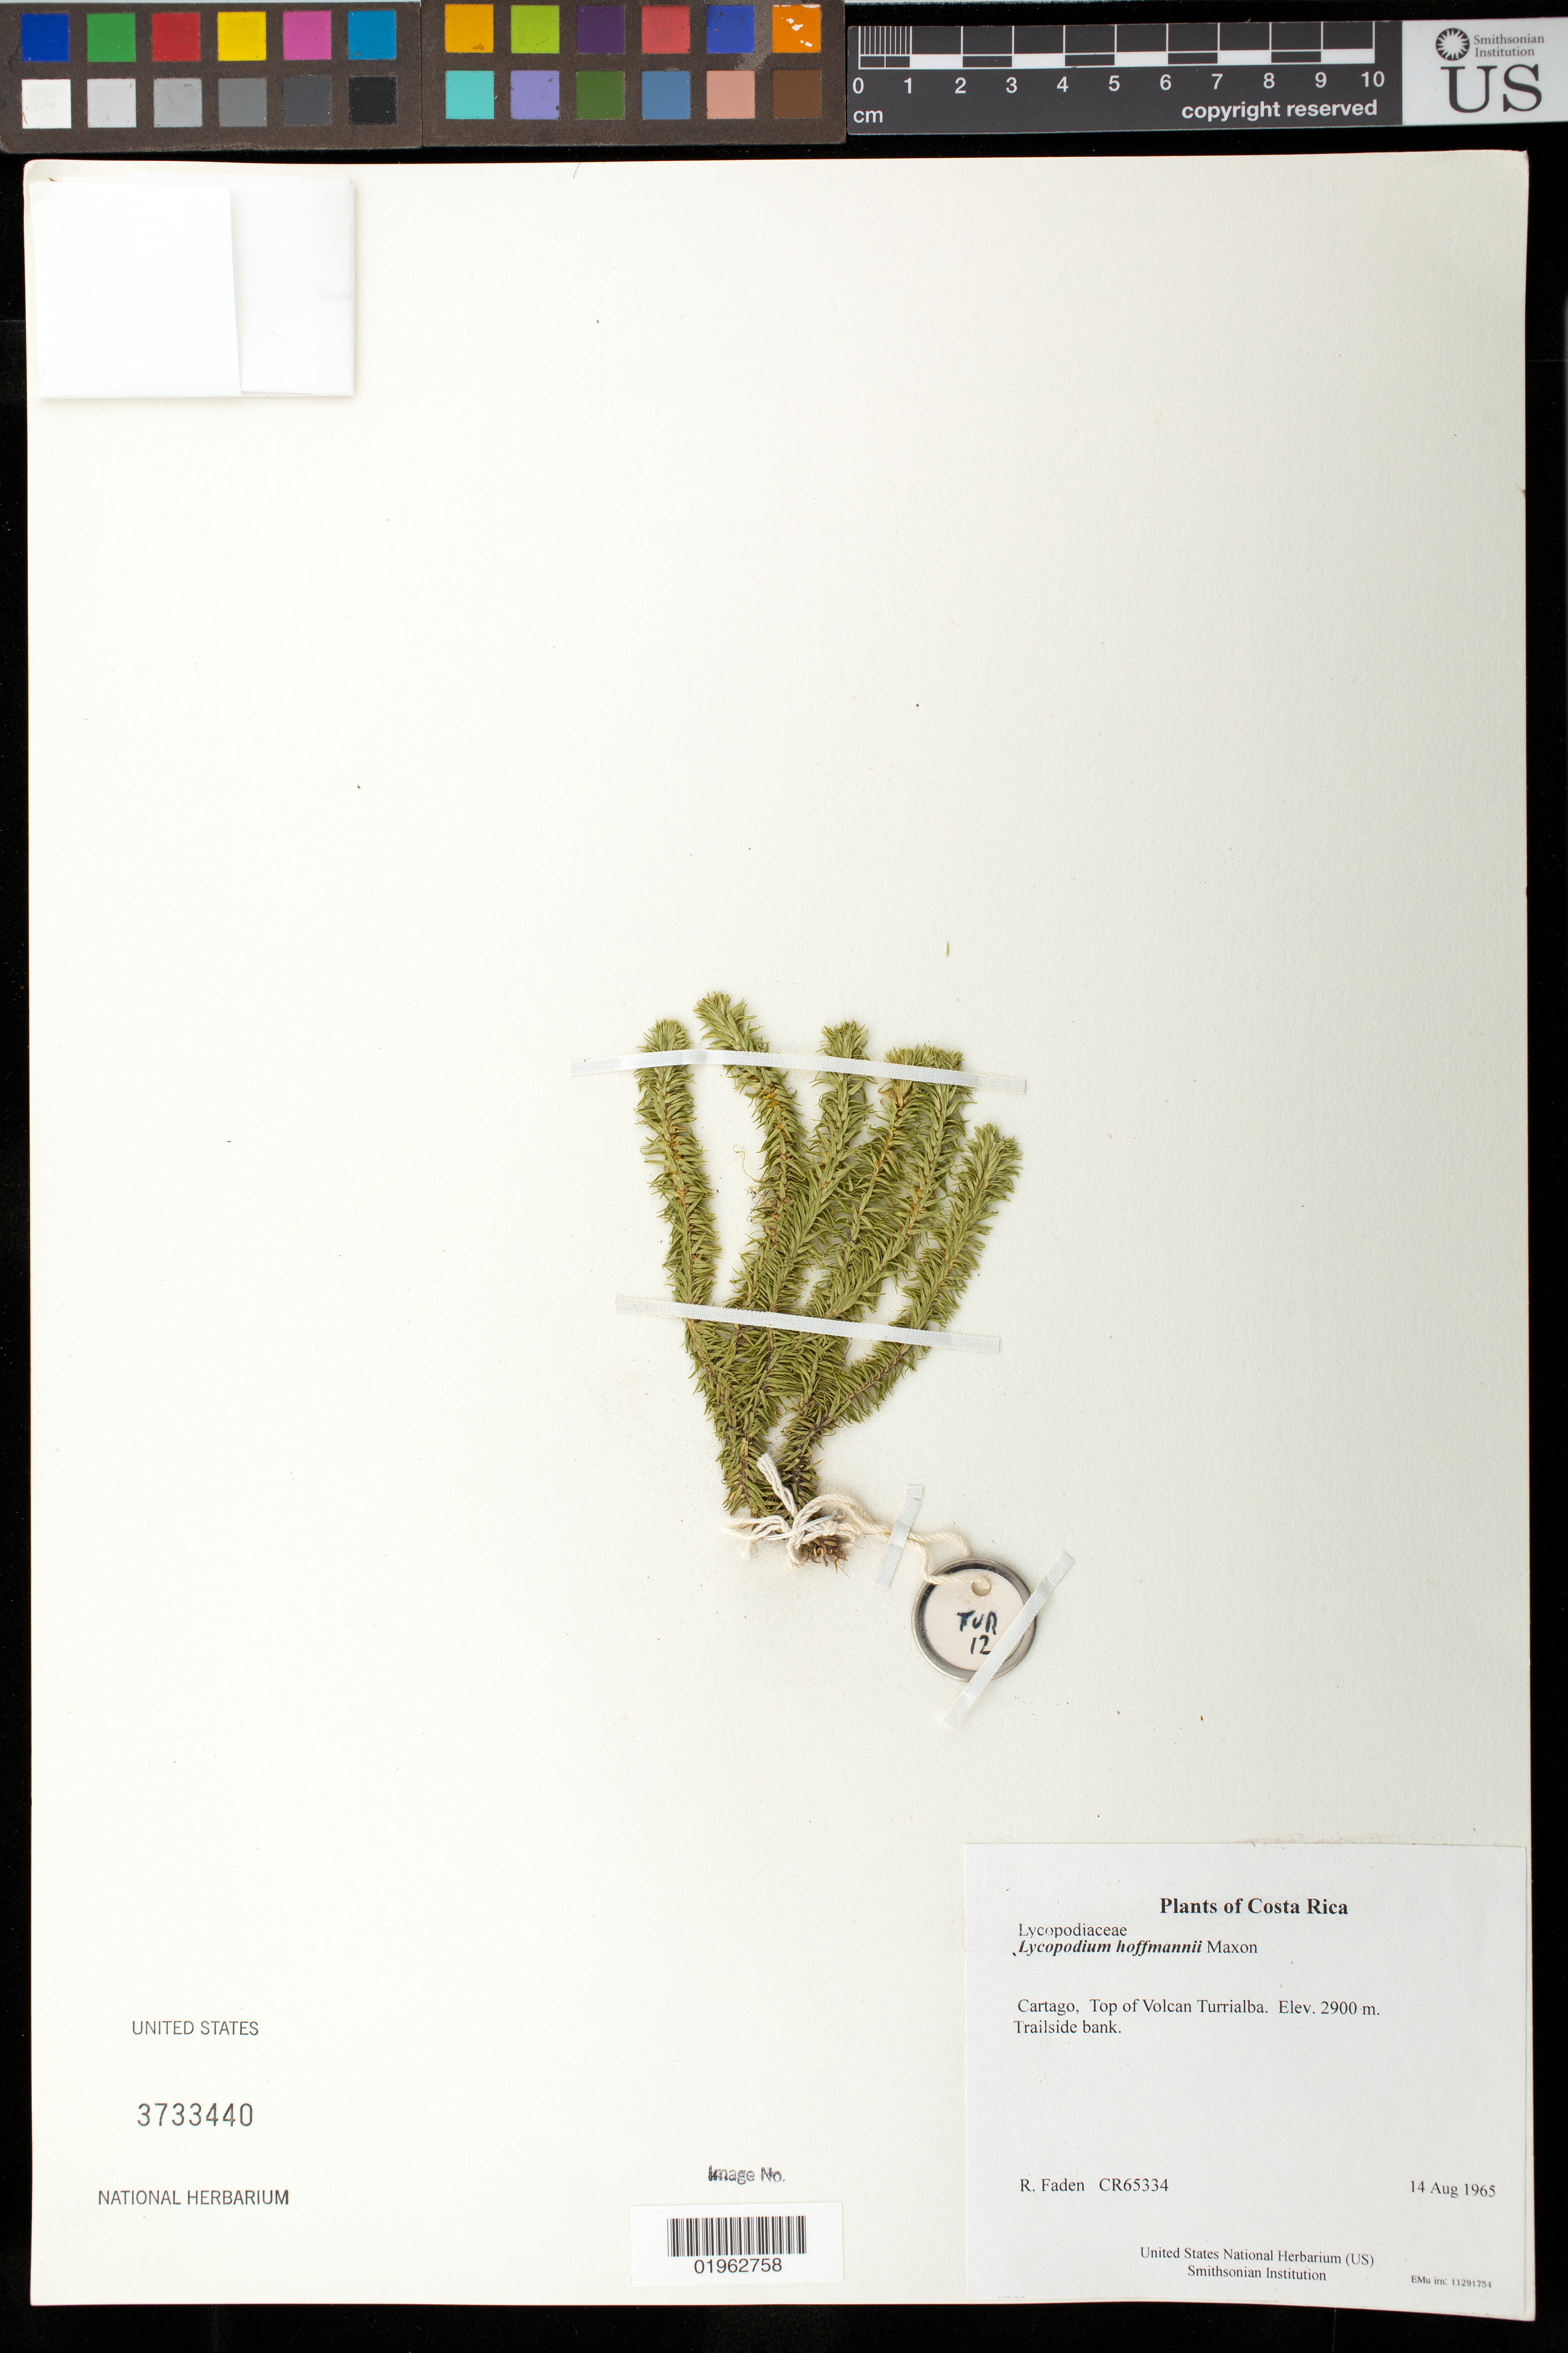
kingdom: Plantae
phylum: Tracheophyta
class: Lycopodiopsida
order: Lycopodiales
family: Lycopodiaceae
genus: Phlegmariurus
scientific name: Phlegmariurus hoffmannii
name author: (Maxon) B. Øllg.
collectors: R. B. Faden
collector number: CR65334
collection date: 1965-08-14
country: Costa Rica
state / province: Cartago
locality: Top of Volcan Turrialba.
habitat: Trailside bank.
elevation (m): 2900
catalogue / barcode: US 3733440